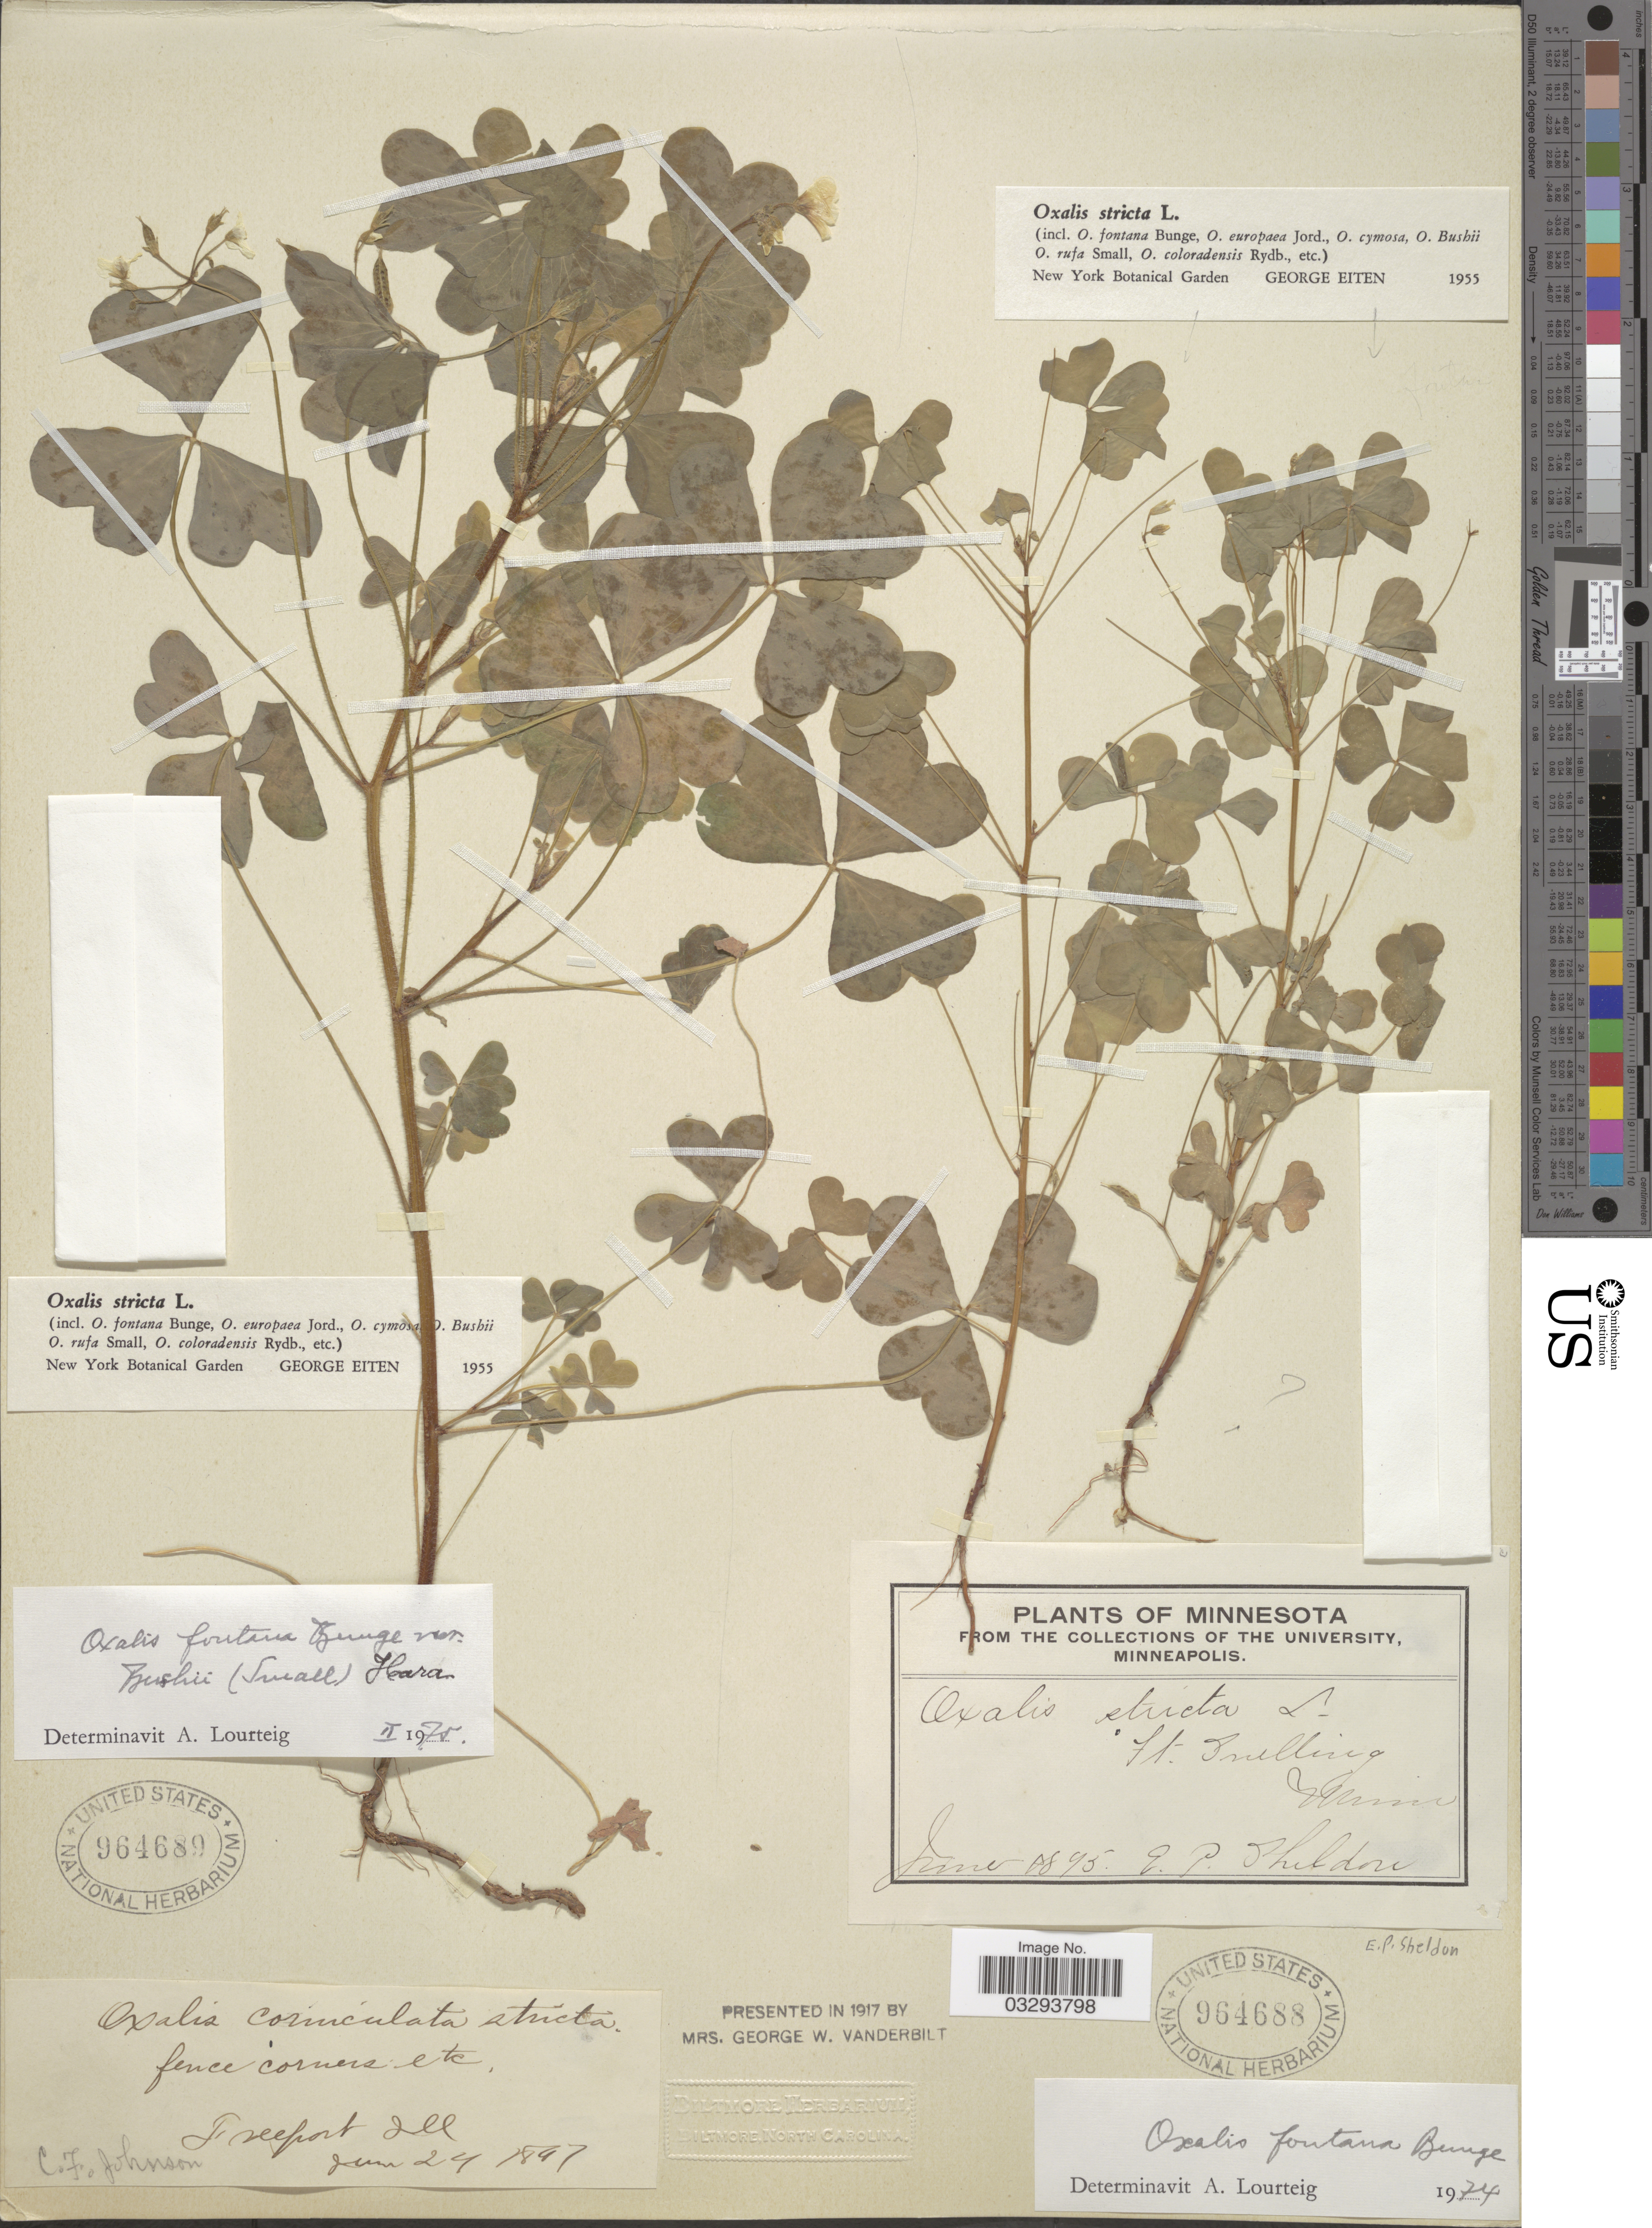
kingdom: Plantae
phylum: Tracheophyta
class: Magnoliopsida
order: Oxalidales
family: Oxalidaceae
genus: Oxalis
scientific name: Oxalis fontana var. bushii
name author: (Small) H. Hara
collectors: E. P. Sheldon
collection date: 1895-06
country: United States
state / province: Minnesota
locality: Ft. Snelling.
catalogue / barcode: US 964688